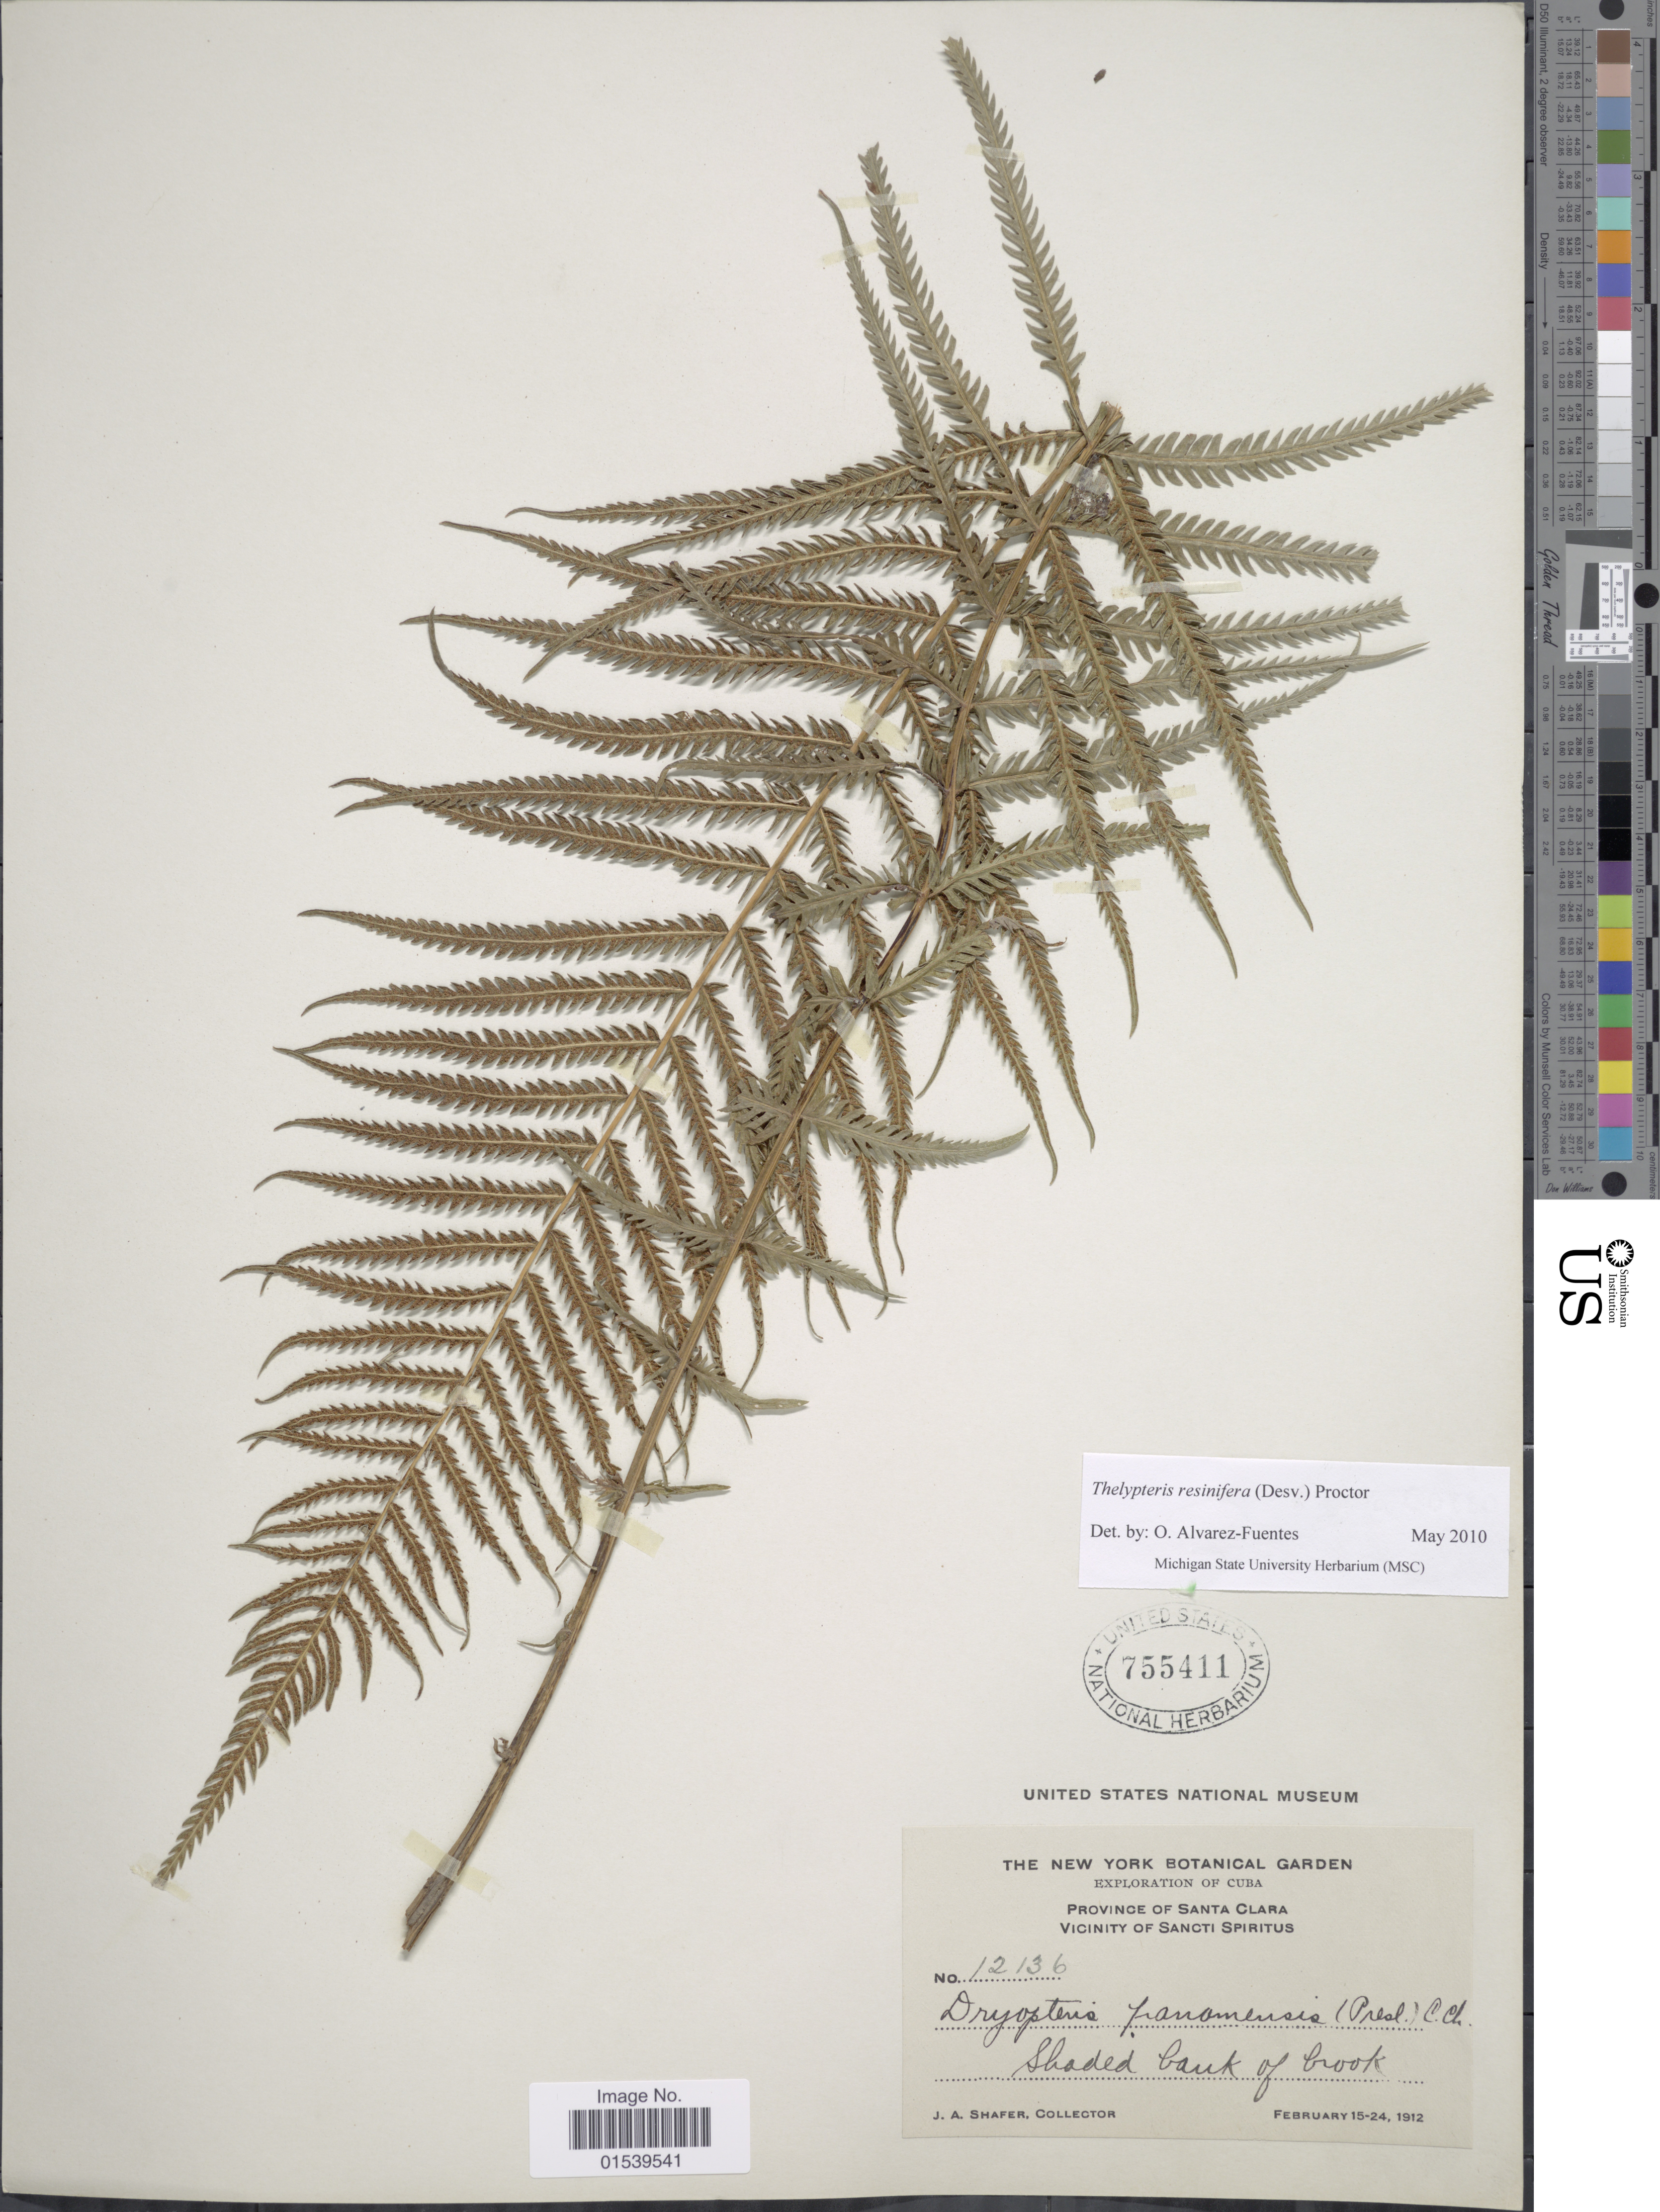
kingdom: Plantae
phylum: Tracheophyta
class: Polypodiopsida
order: Polypodiales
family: Thelypteridaceae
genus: Amauropelta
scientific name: Amauropelta resinifera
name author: (Desv.) Pic. Serm.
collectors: J. A. Shafer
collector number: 12136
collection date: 1912-02-15/1912-02-24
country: Cuba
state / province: Las Villas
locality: Province of Santa Clara, Vicinity of Sancti Spiritus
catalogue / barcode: US 755411